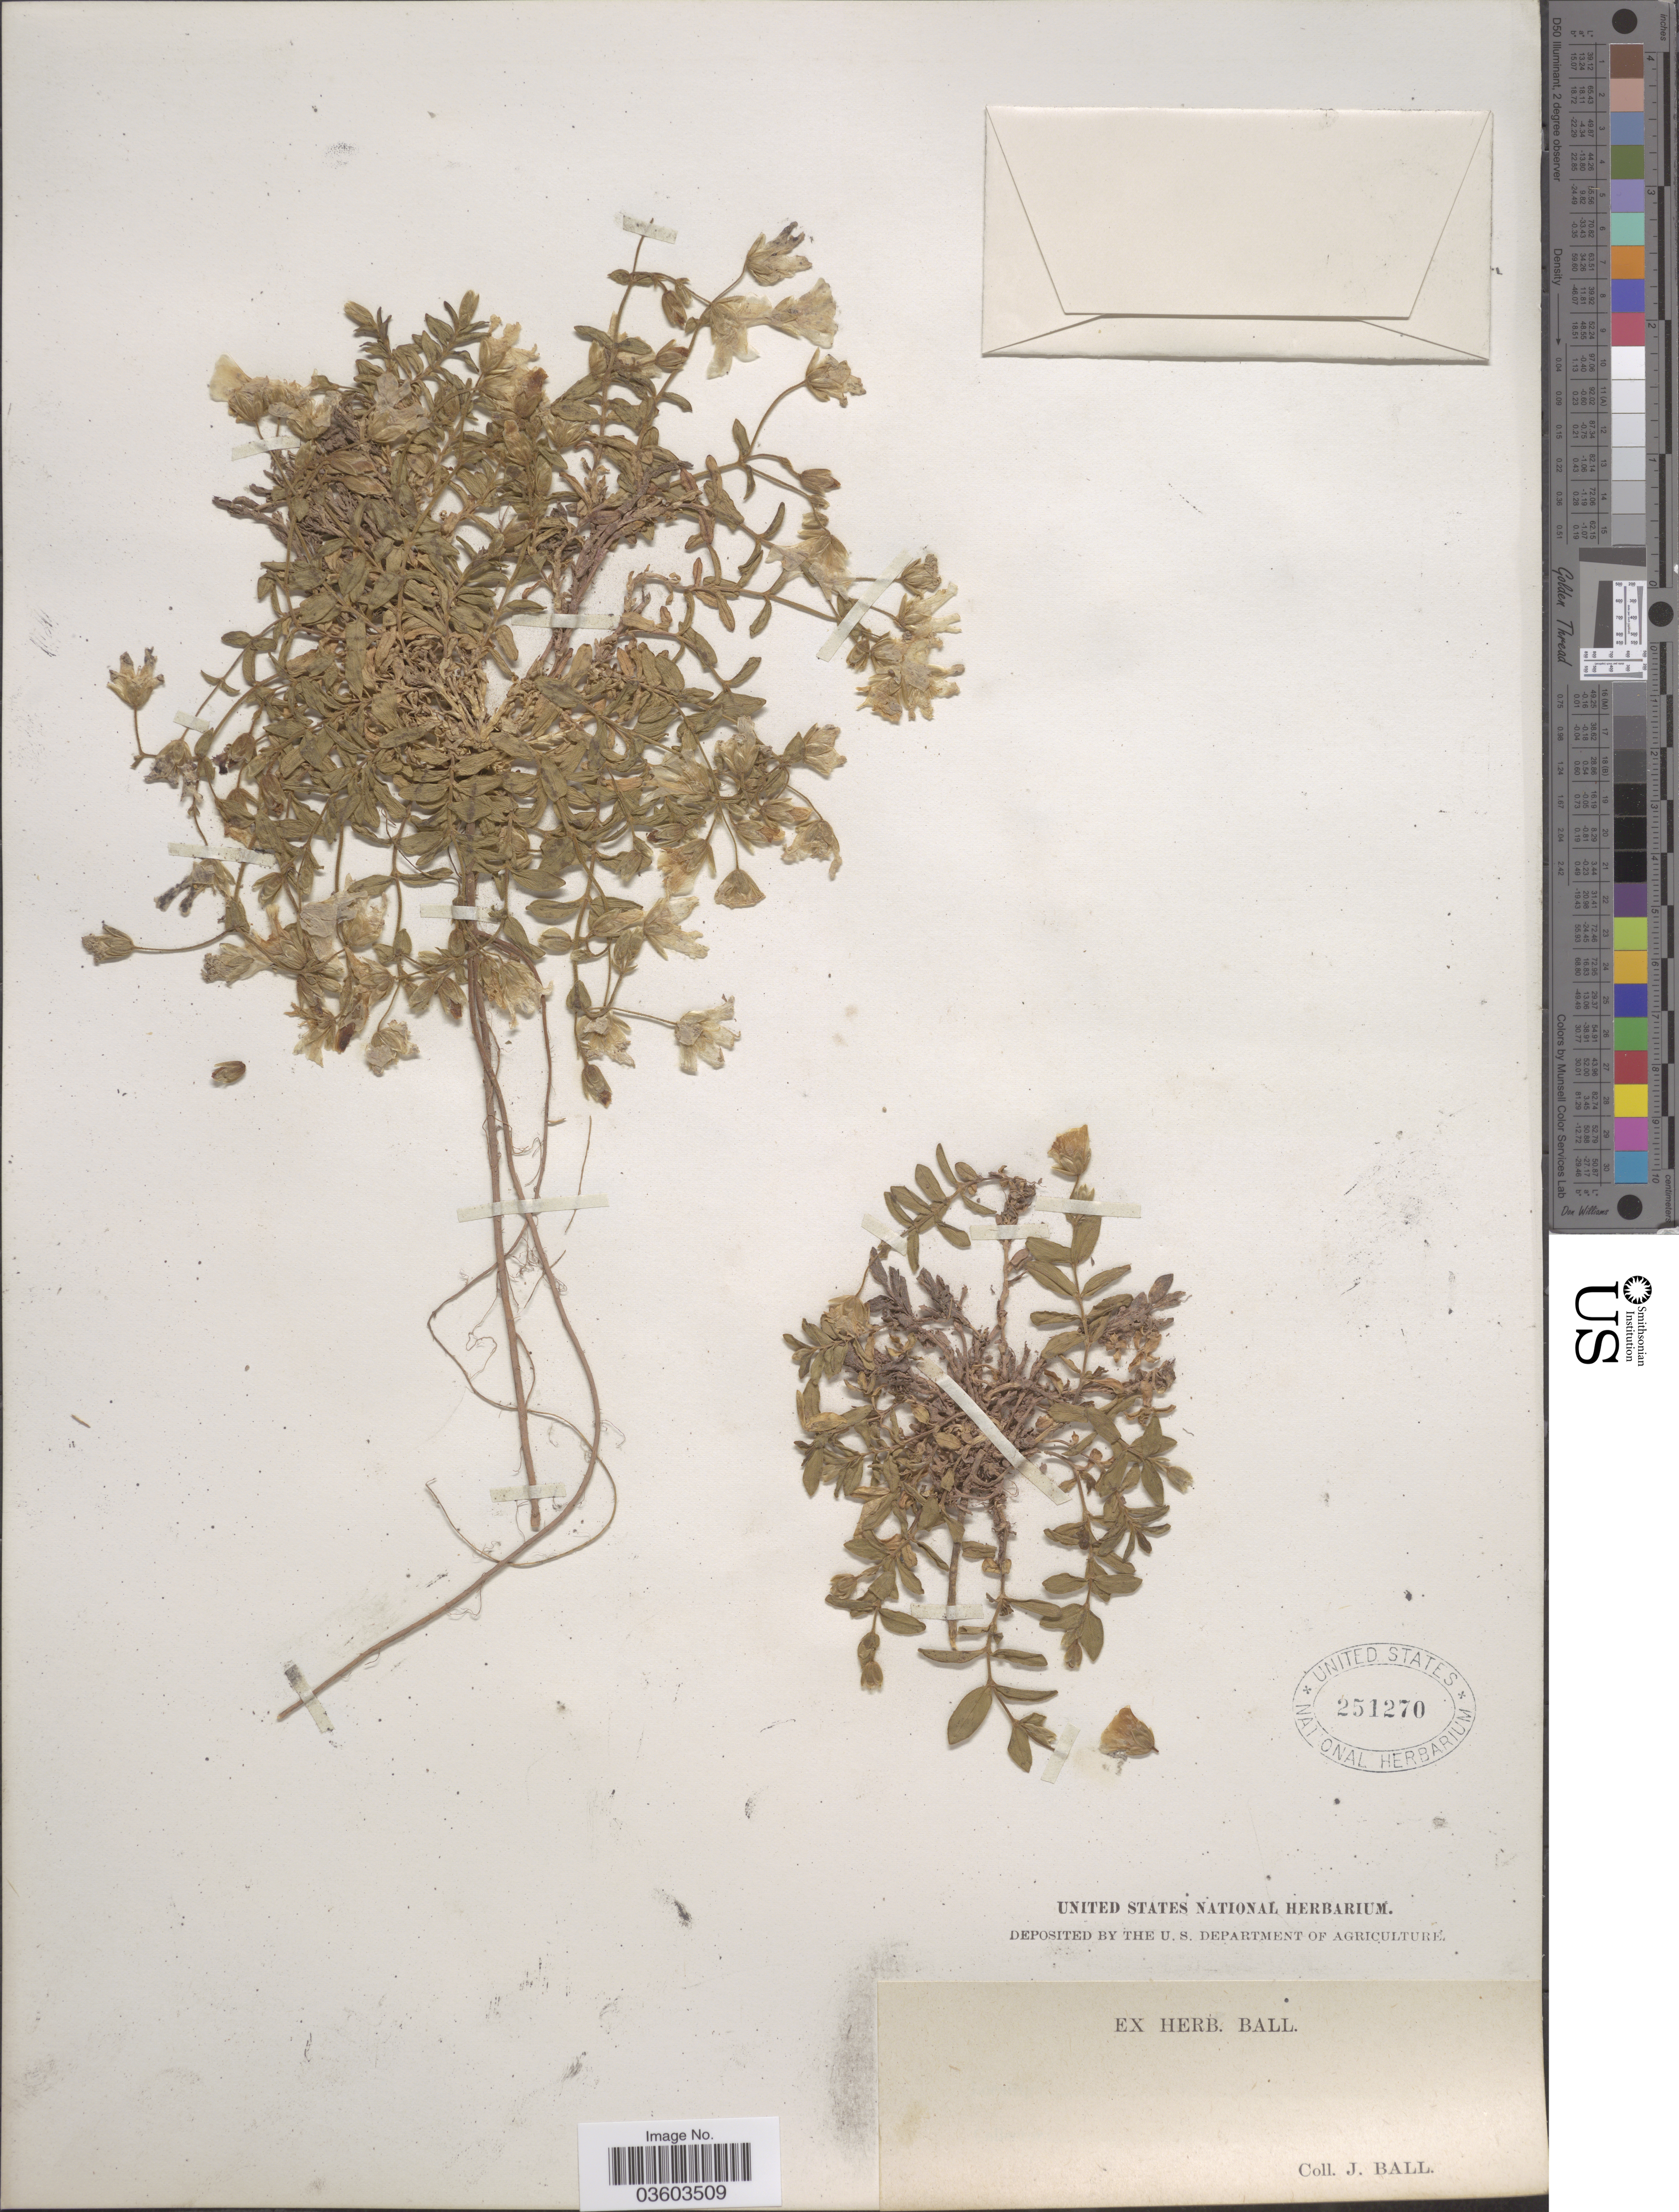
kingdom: Plantae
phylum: Tracheophyta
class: Magnoliopsida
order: Caryophyllales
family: Caryophyllaceae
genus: Cerastium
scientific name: Cerastium sp.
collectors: J. Ball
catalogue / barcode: US 251270